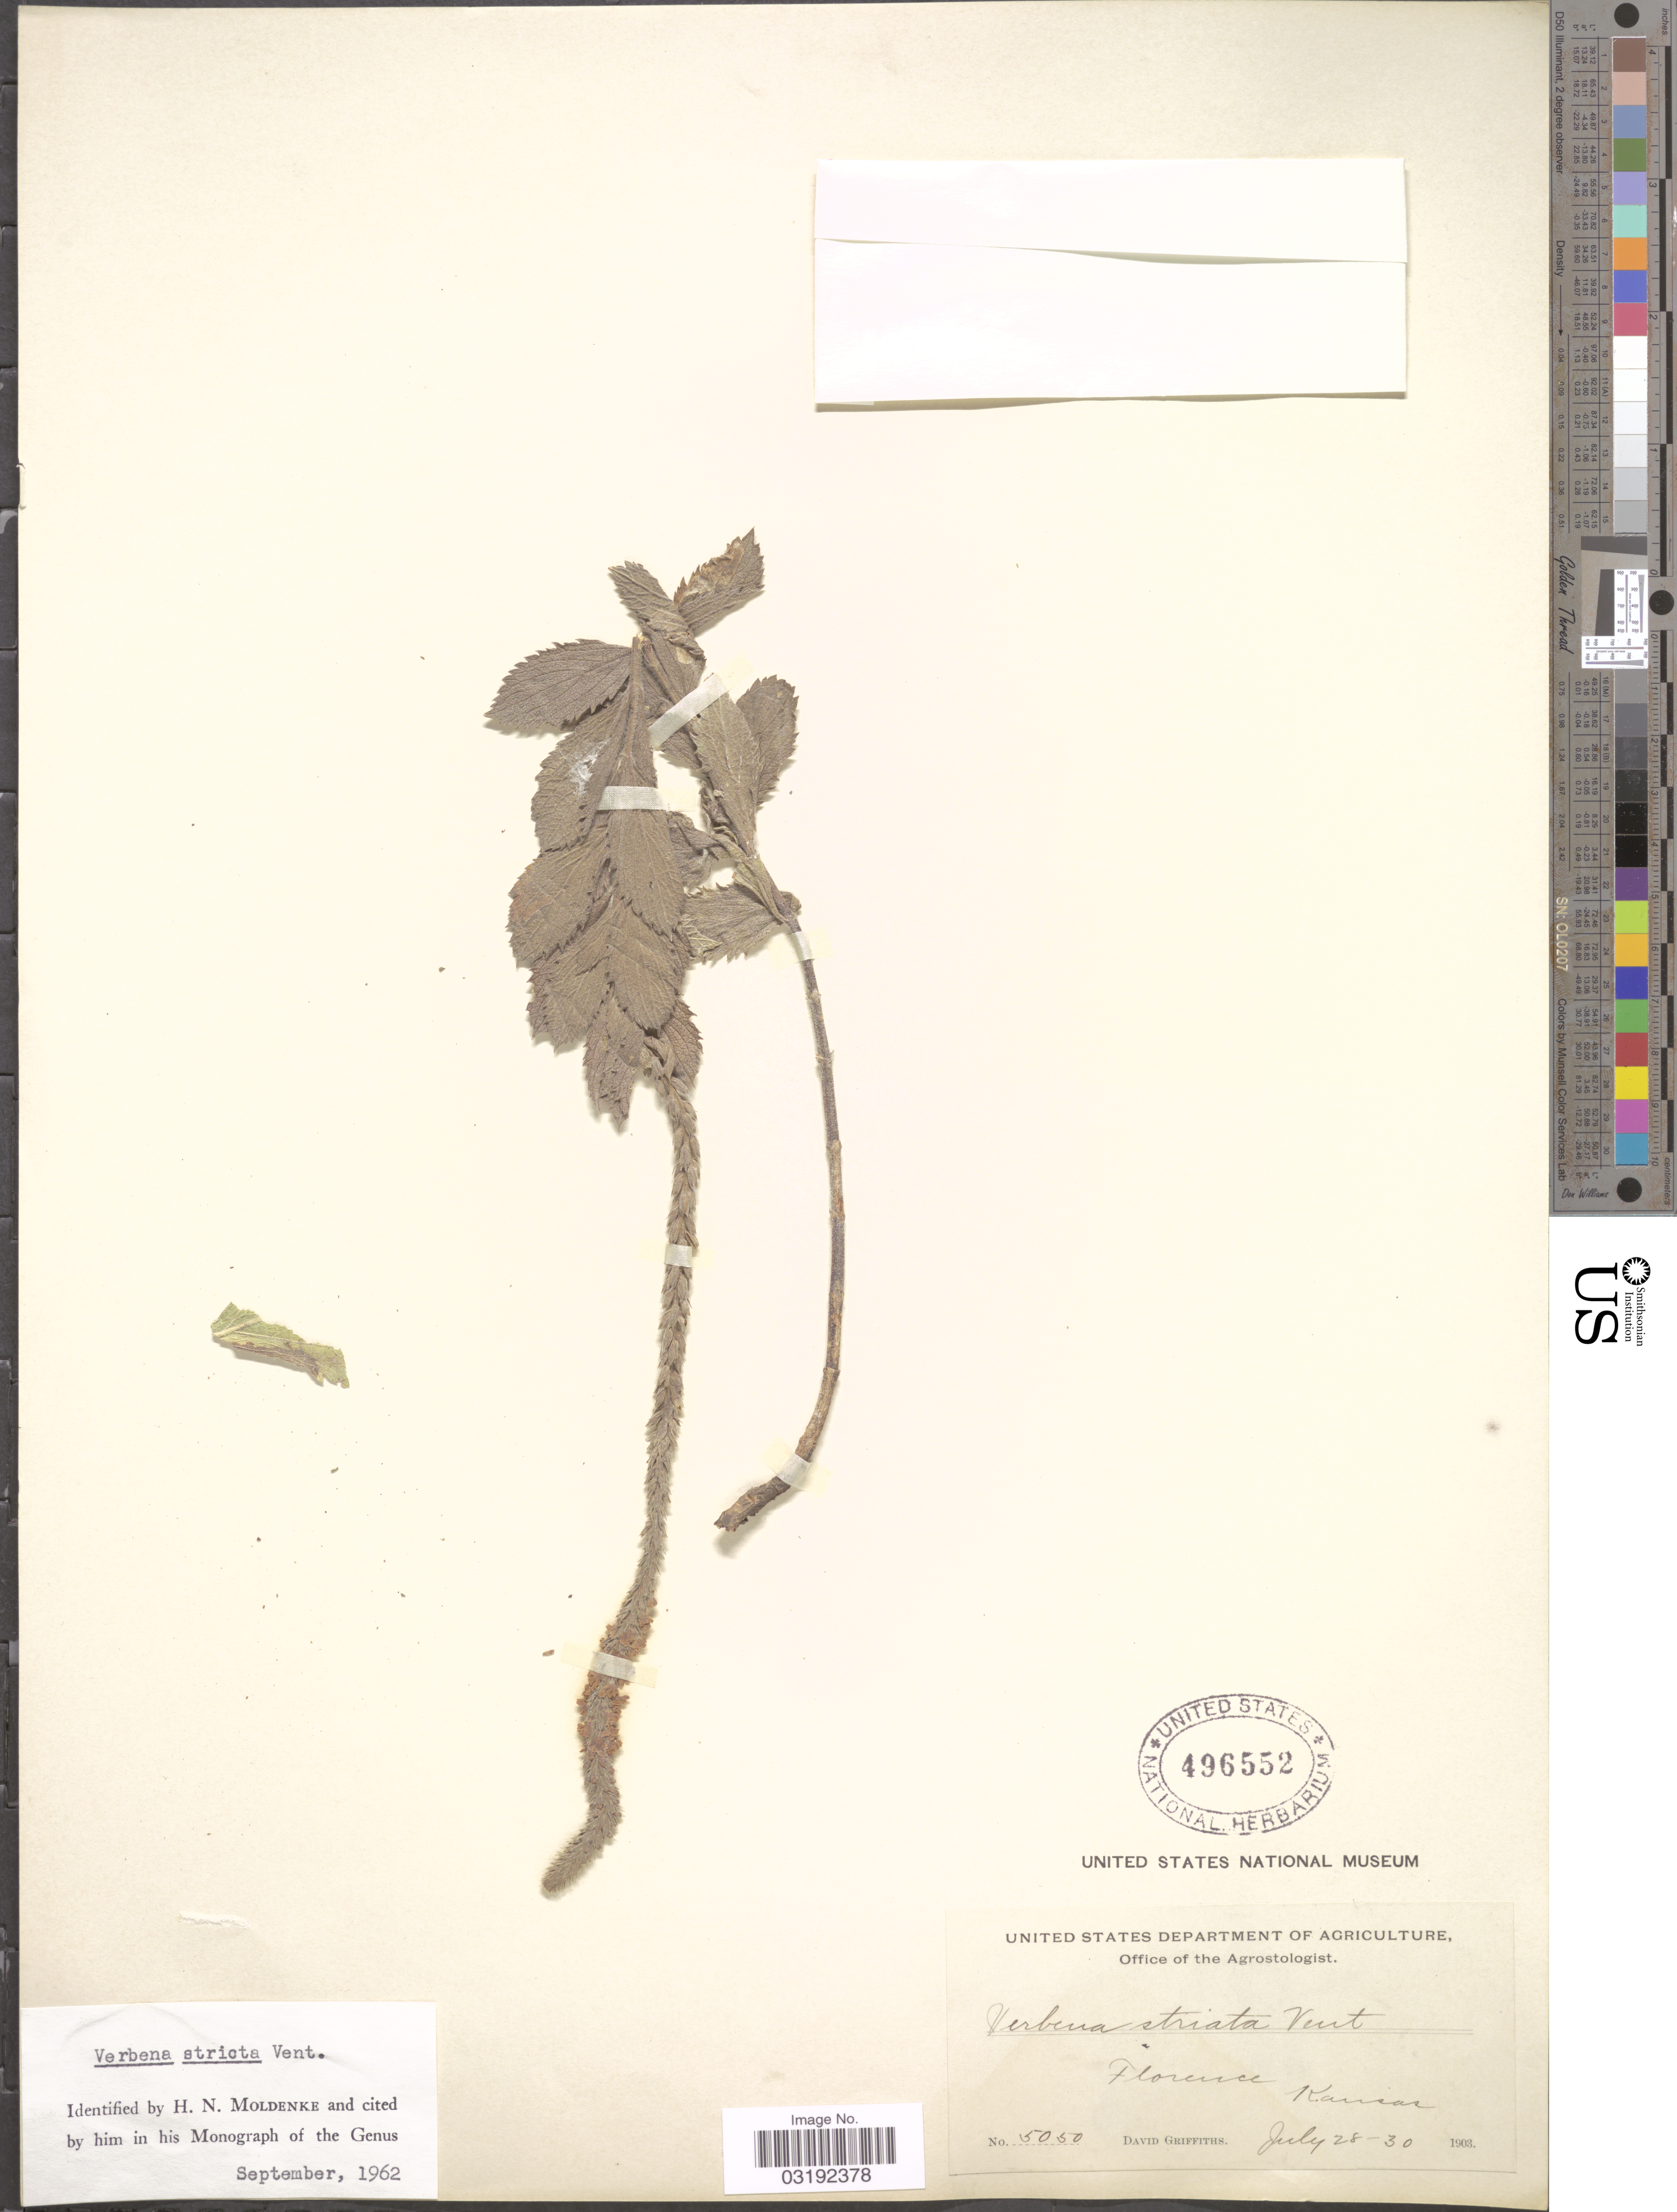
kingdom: Plantae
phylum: Tracheophyta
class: Magnoliopsida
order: Lamiales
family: Verbenaceae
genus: Verbena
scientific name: Verbena stricta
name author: Vent.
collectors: D. Griffiths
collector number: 5050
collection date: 1903-07-28/1903-07-30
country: United States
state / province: Kansas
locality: Florence.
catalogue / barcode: US 496552